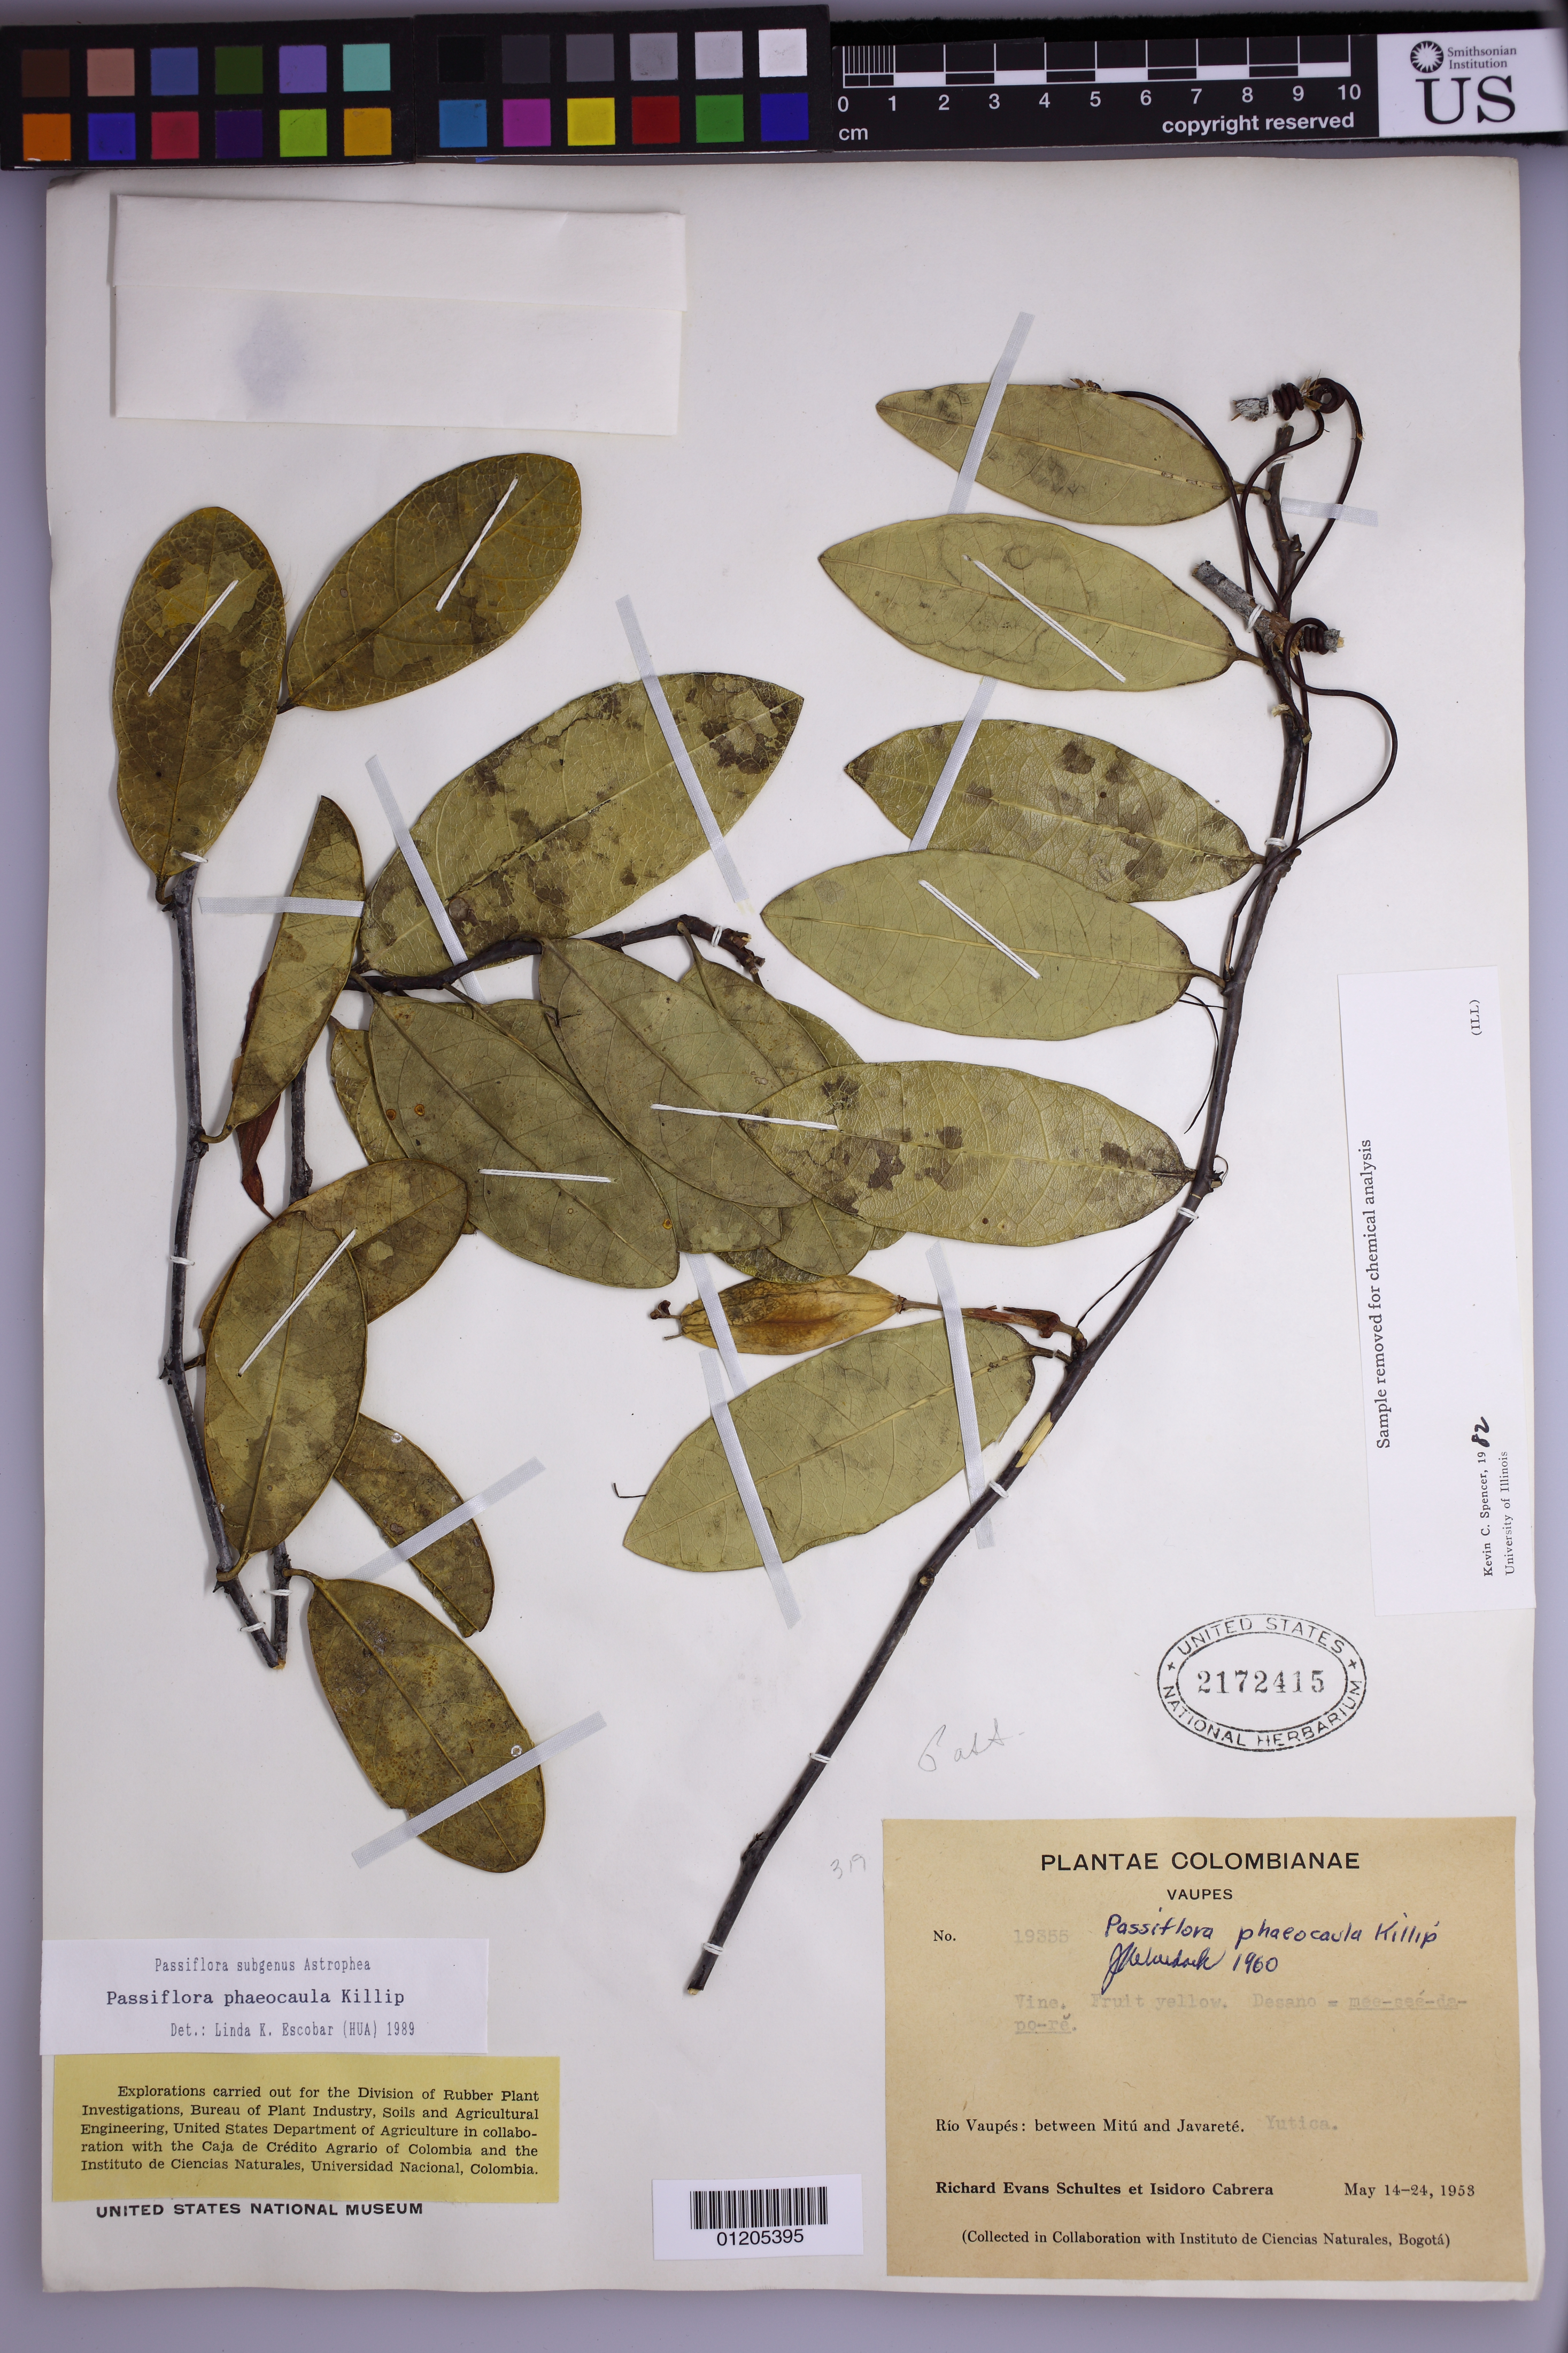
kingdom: Plantae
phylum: Tracheophyta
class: Magnoliopsida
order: Malpighiales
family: Passifloraceae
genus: Passiflora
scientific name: Passiflora phaeocaula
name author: Killip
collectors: R. E. Schultes & I. Cabrera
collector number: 19355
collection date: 1953-05-14/1953-05-24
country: Colombia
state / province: Vaupes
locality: Rio Vaupes: between Mitú and Javarete. Yutica.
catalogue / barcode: US 2172415